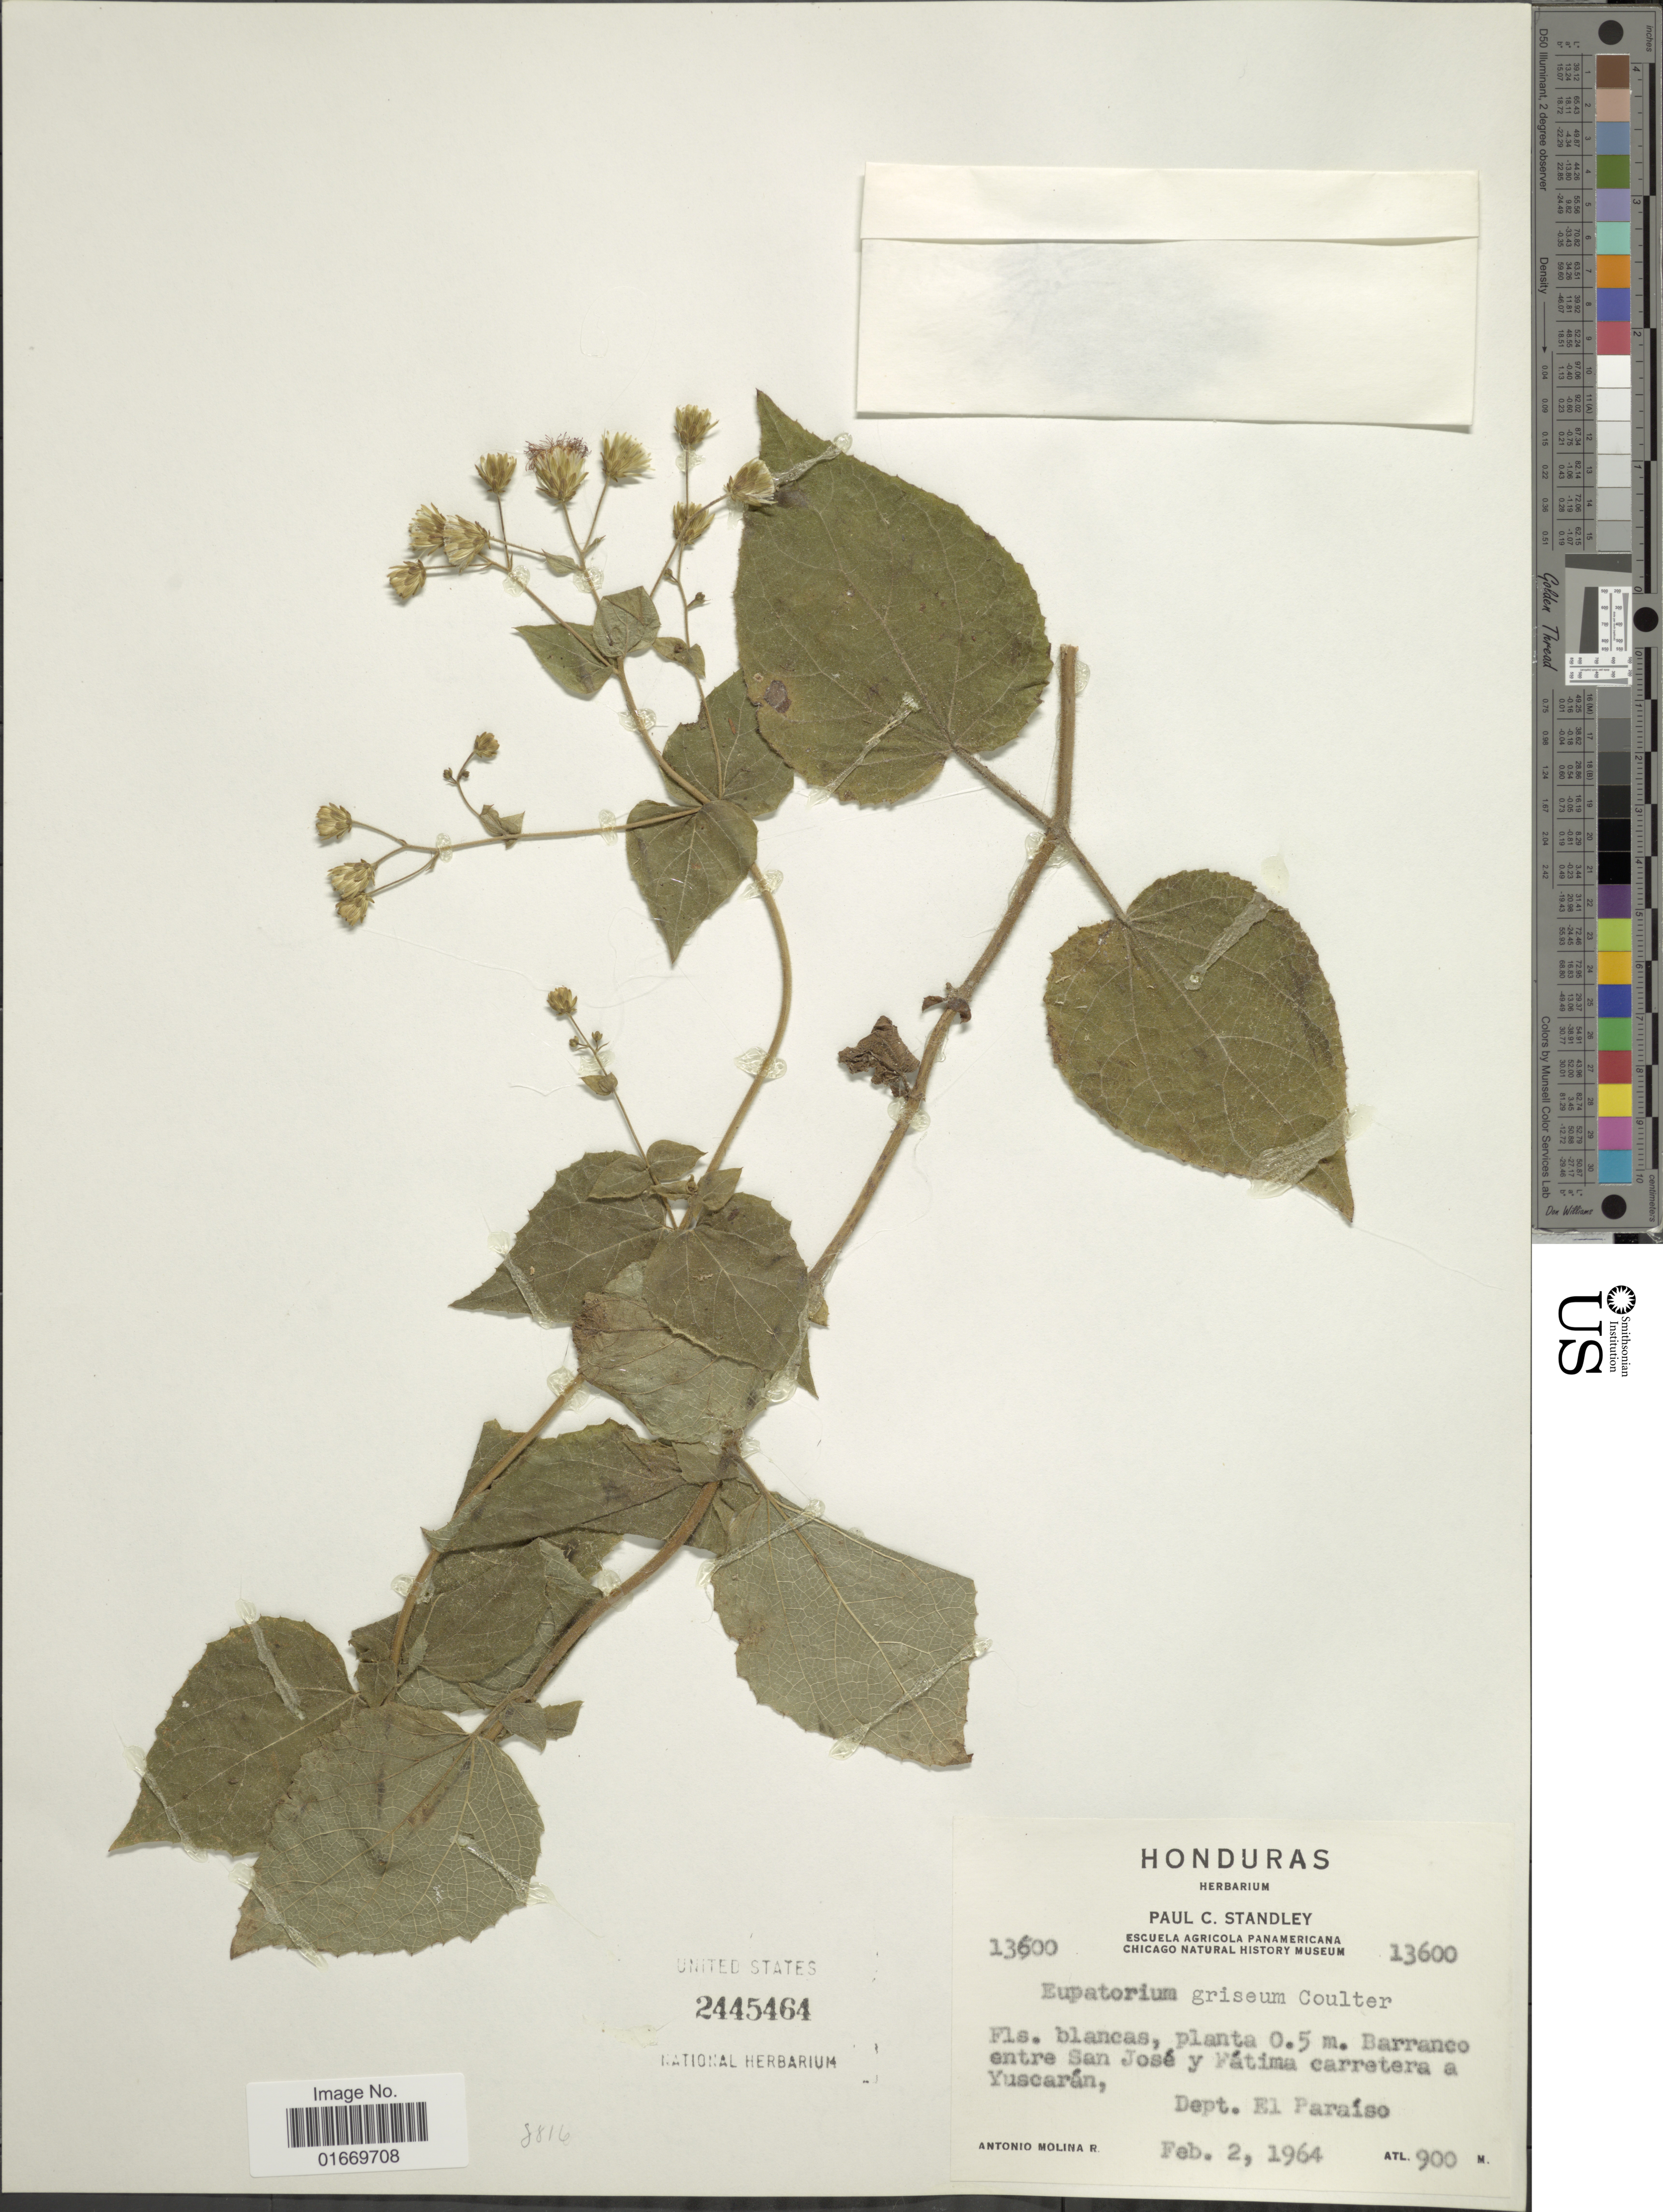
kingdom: Plantae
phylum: Tracheophyta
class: Magnoliopsida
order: Asterales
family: Asteraceae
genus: Peteravenia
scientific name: Peteravenia grisea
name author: (J.M. Coult.) R.M. King & H. Rob.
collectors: A. Molina R.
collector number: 13600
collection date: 1964-02-02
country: Honduras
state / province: El Paraíso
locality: Honduras. Barranco entre San Jose y Fatima carretera a Yuscaran, Dept. El Paraiso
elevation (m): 900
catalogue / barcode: US 2445494